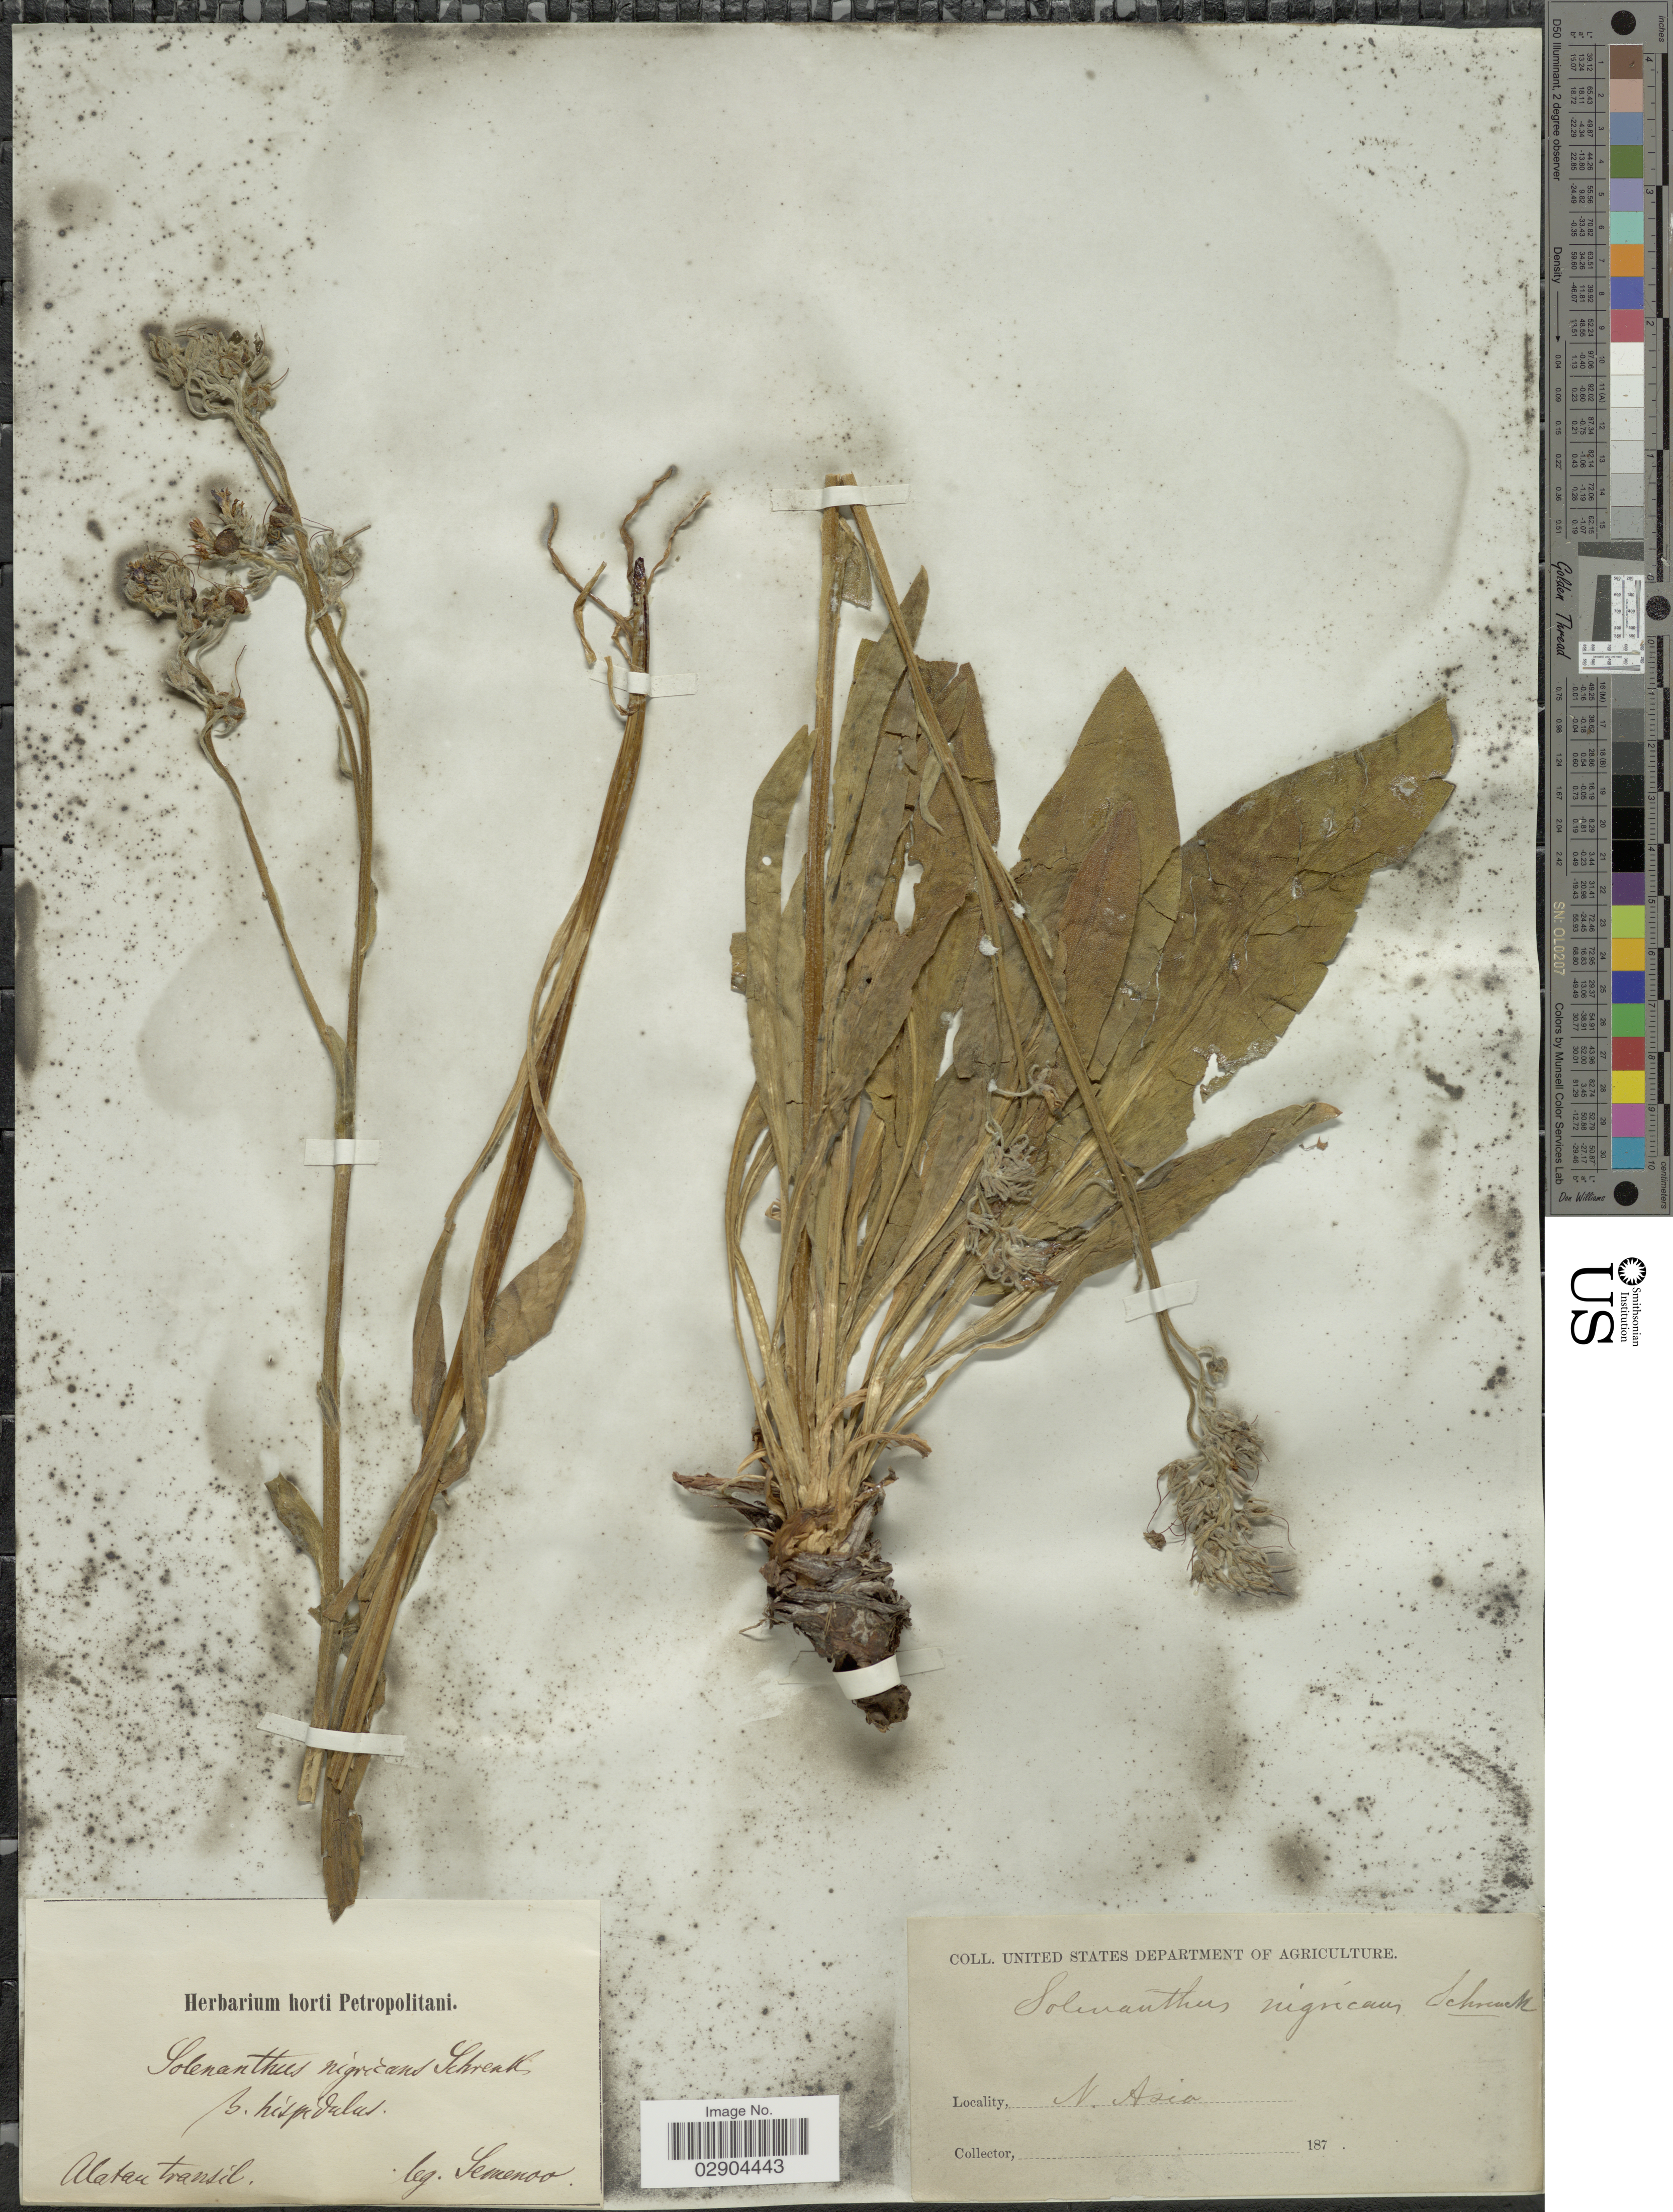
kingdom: Plantae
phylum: Tracheophyta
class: Magnoliopsida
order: Boraginales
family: Boraginaceae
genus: Solenanthus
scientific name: Solenanthus nigricans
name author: Schrenk ex Fisch. & C.A. Mey.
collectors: -- Semenov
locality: Alatau transil. N. Asia.